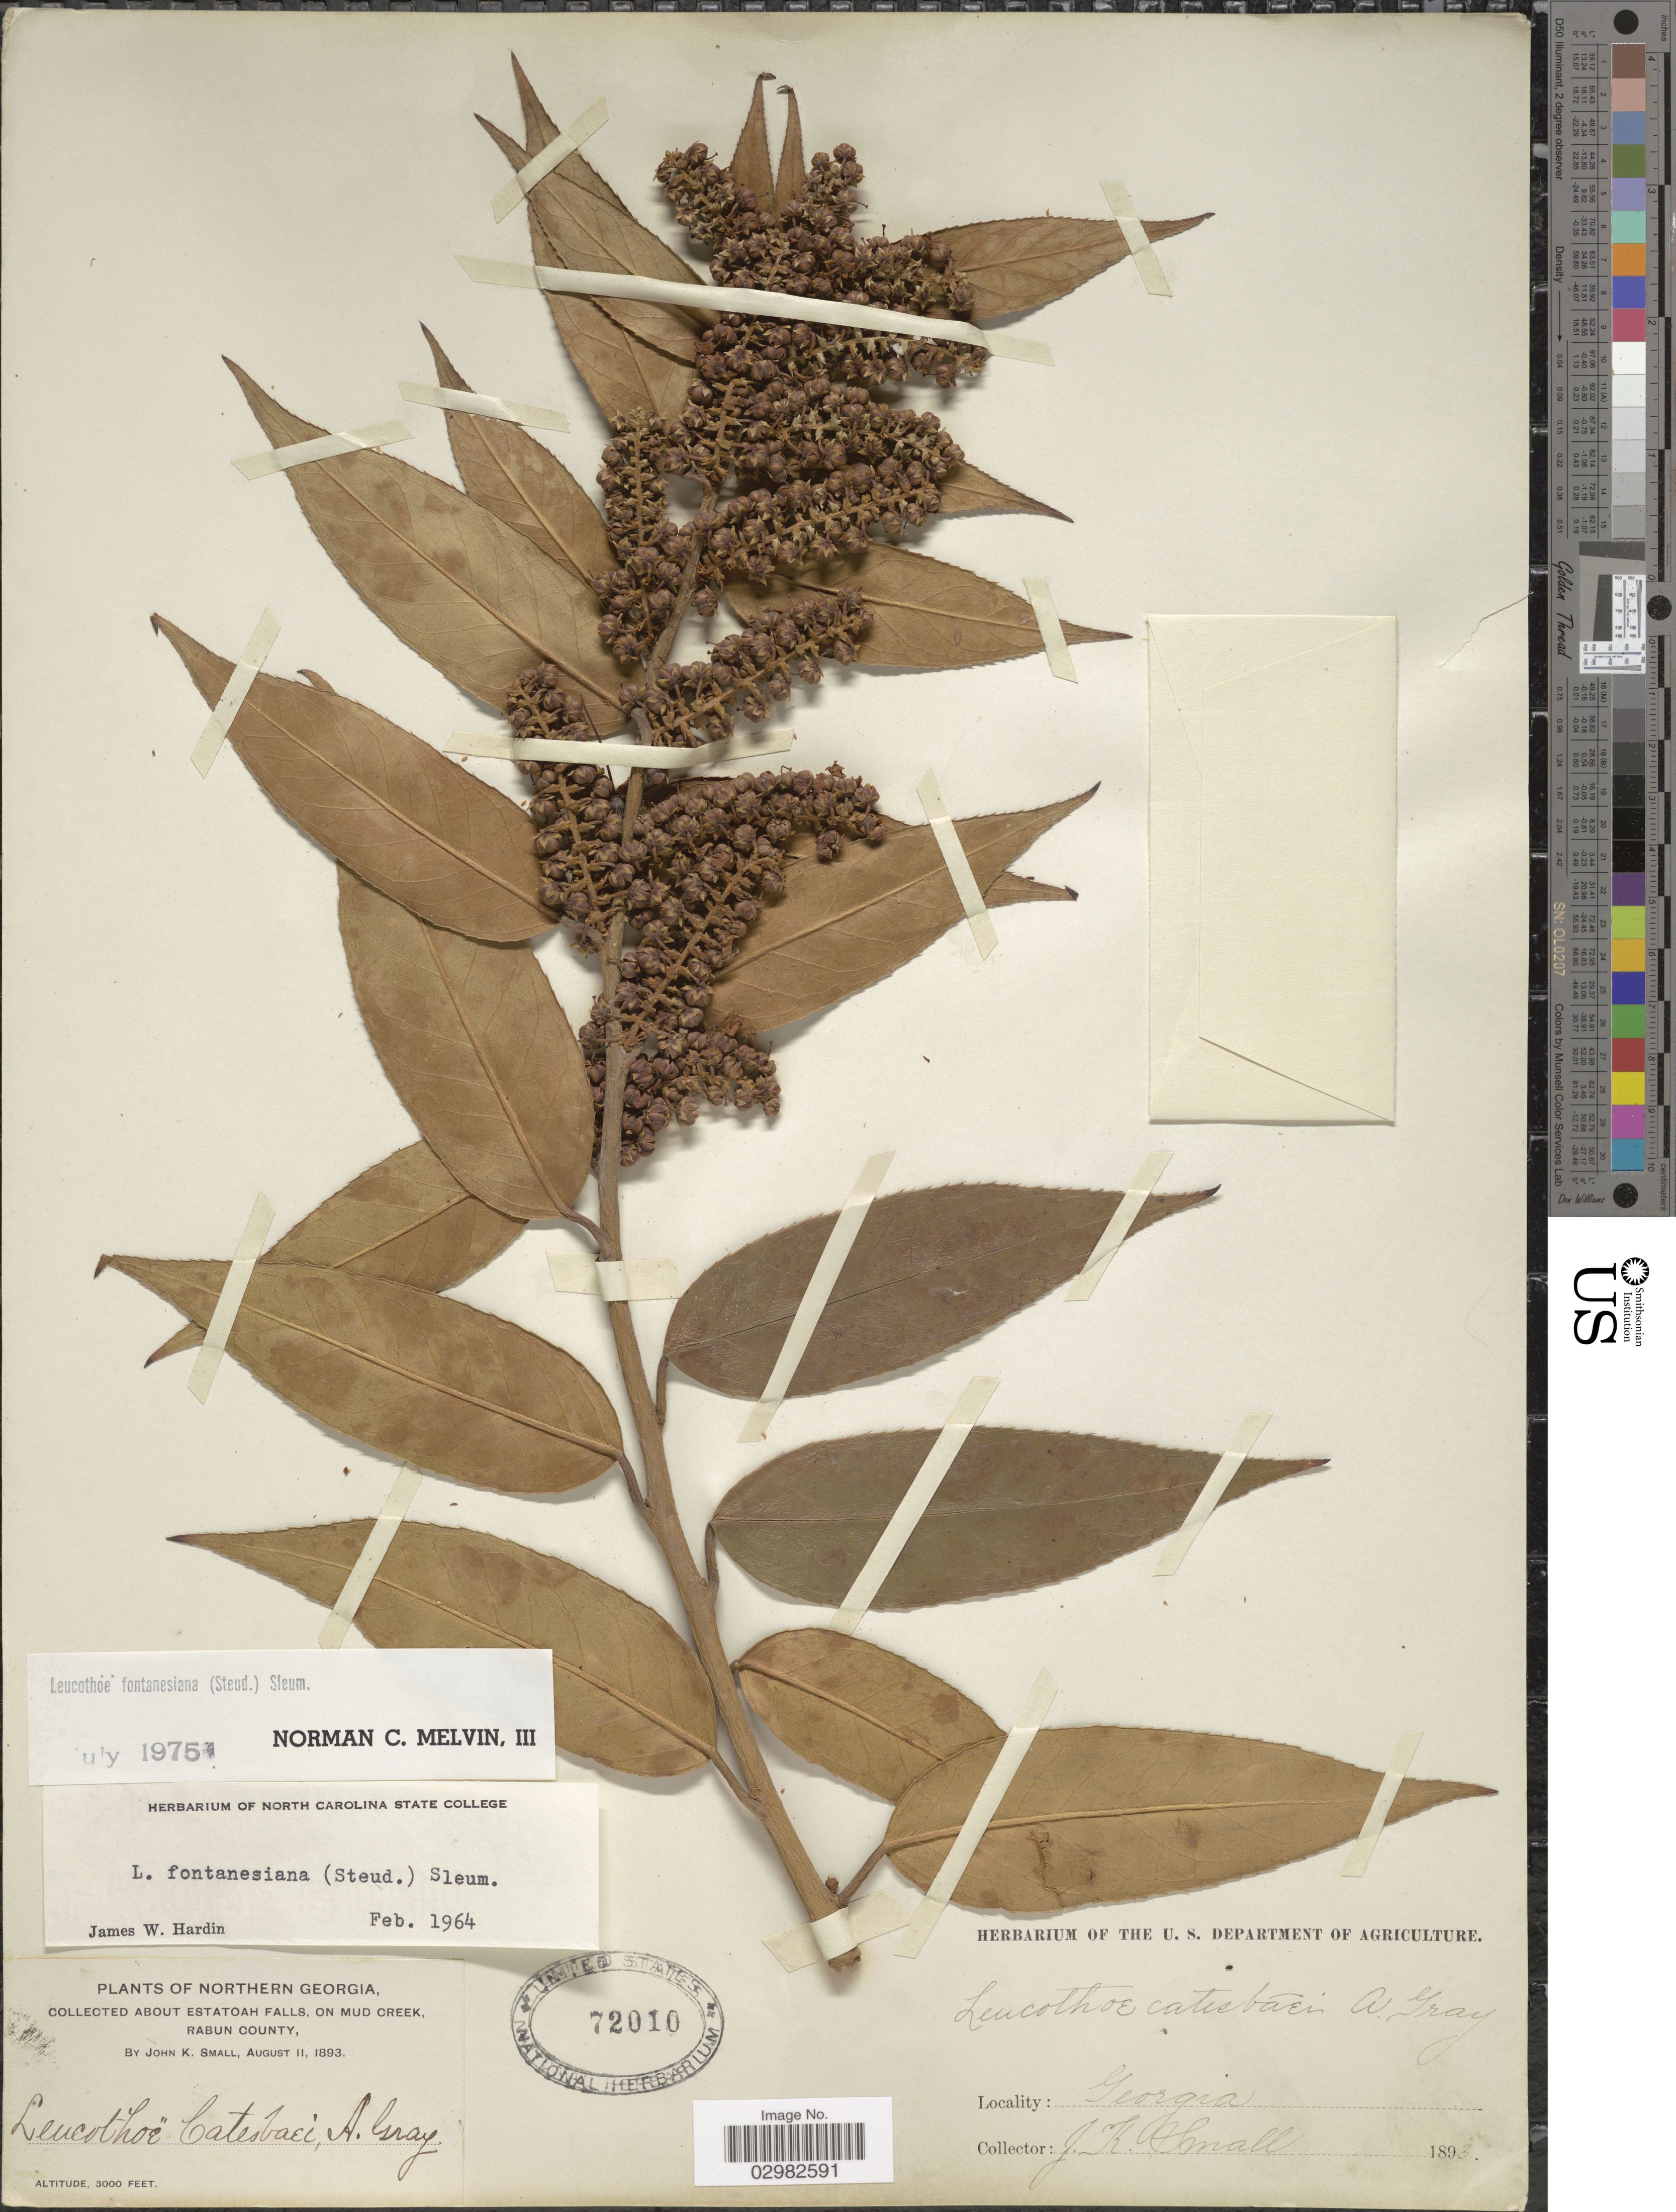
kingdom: Plantae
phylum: Tracheophyta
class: Magnoliopsida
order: Ericales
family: Ericaceae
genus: Leucothoe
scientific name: Leucothoë fontanesiana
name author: (Steud.) Sleumer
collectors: J. K. Small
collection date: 1893-08-11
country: United States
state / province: Georgia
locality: Northern Georgia, About Estatoah Falls, on Mud Creek, Rabun County.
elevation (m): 914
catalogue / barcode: US 72010